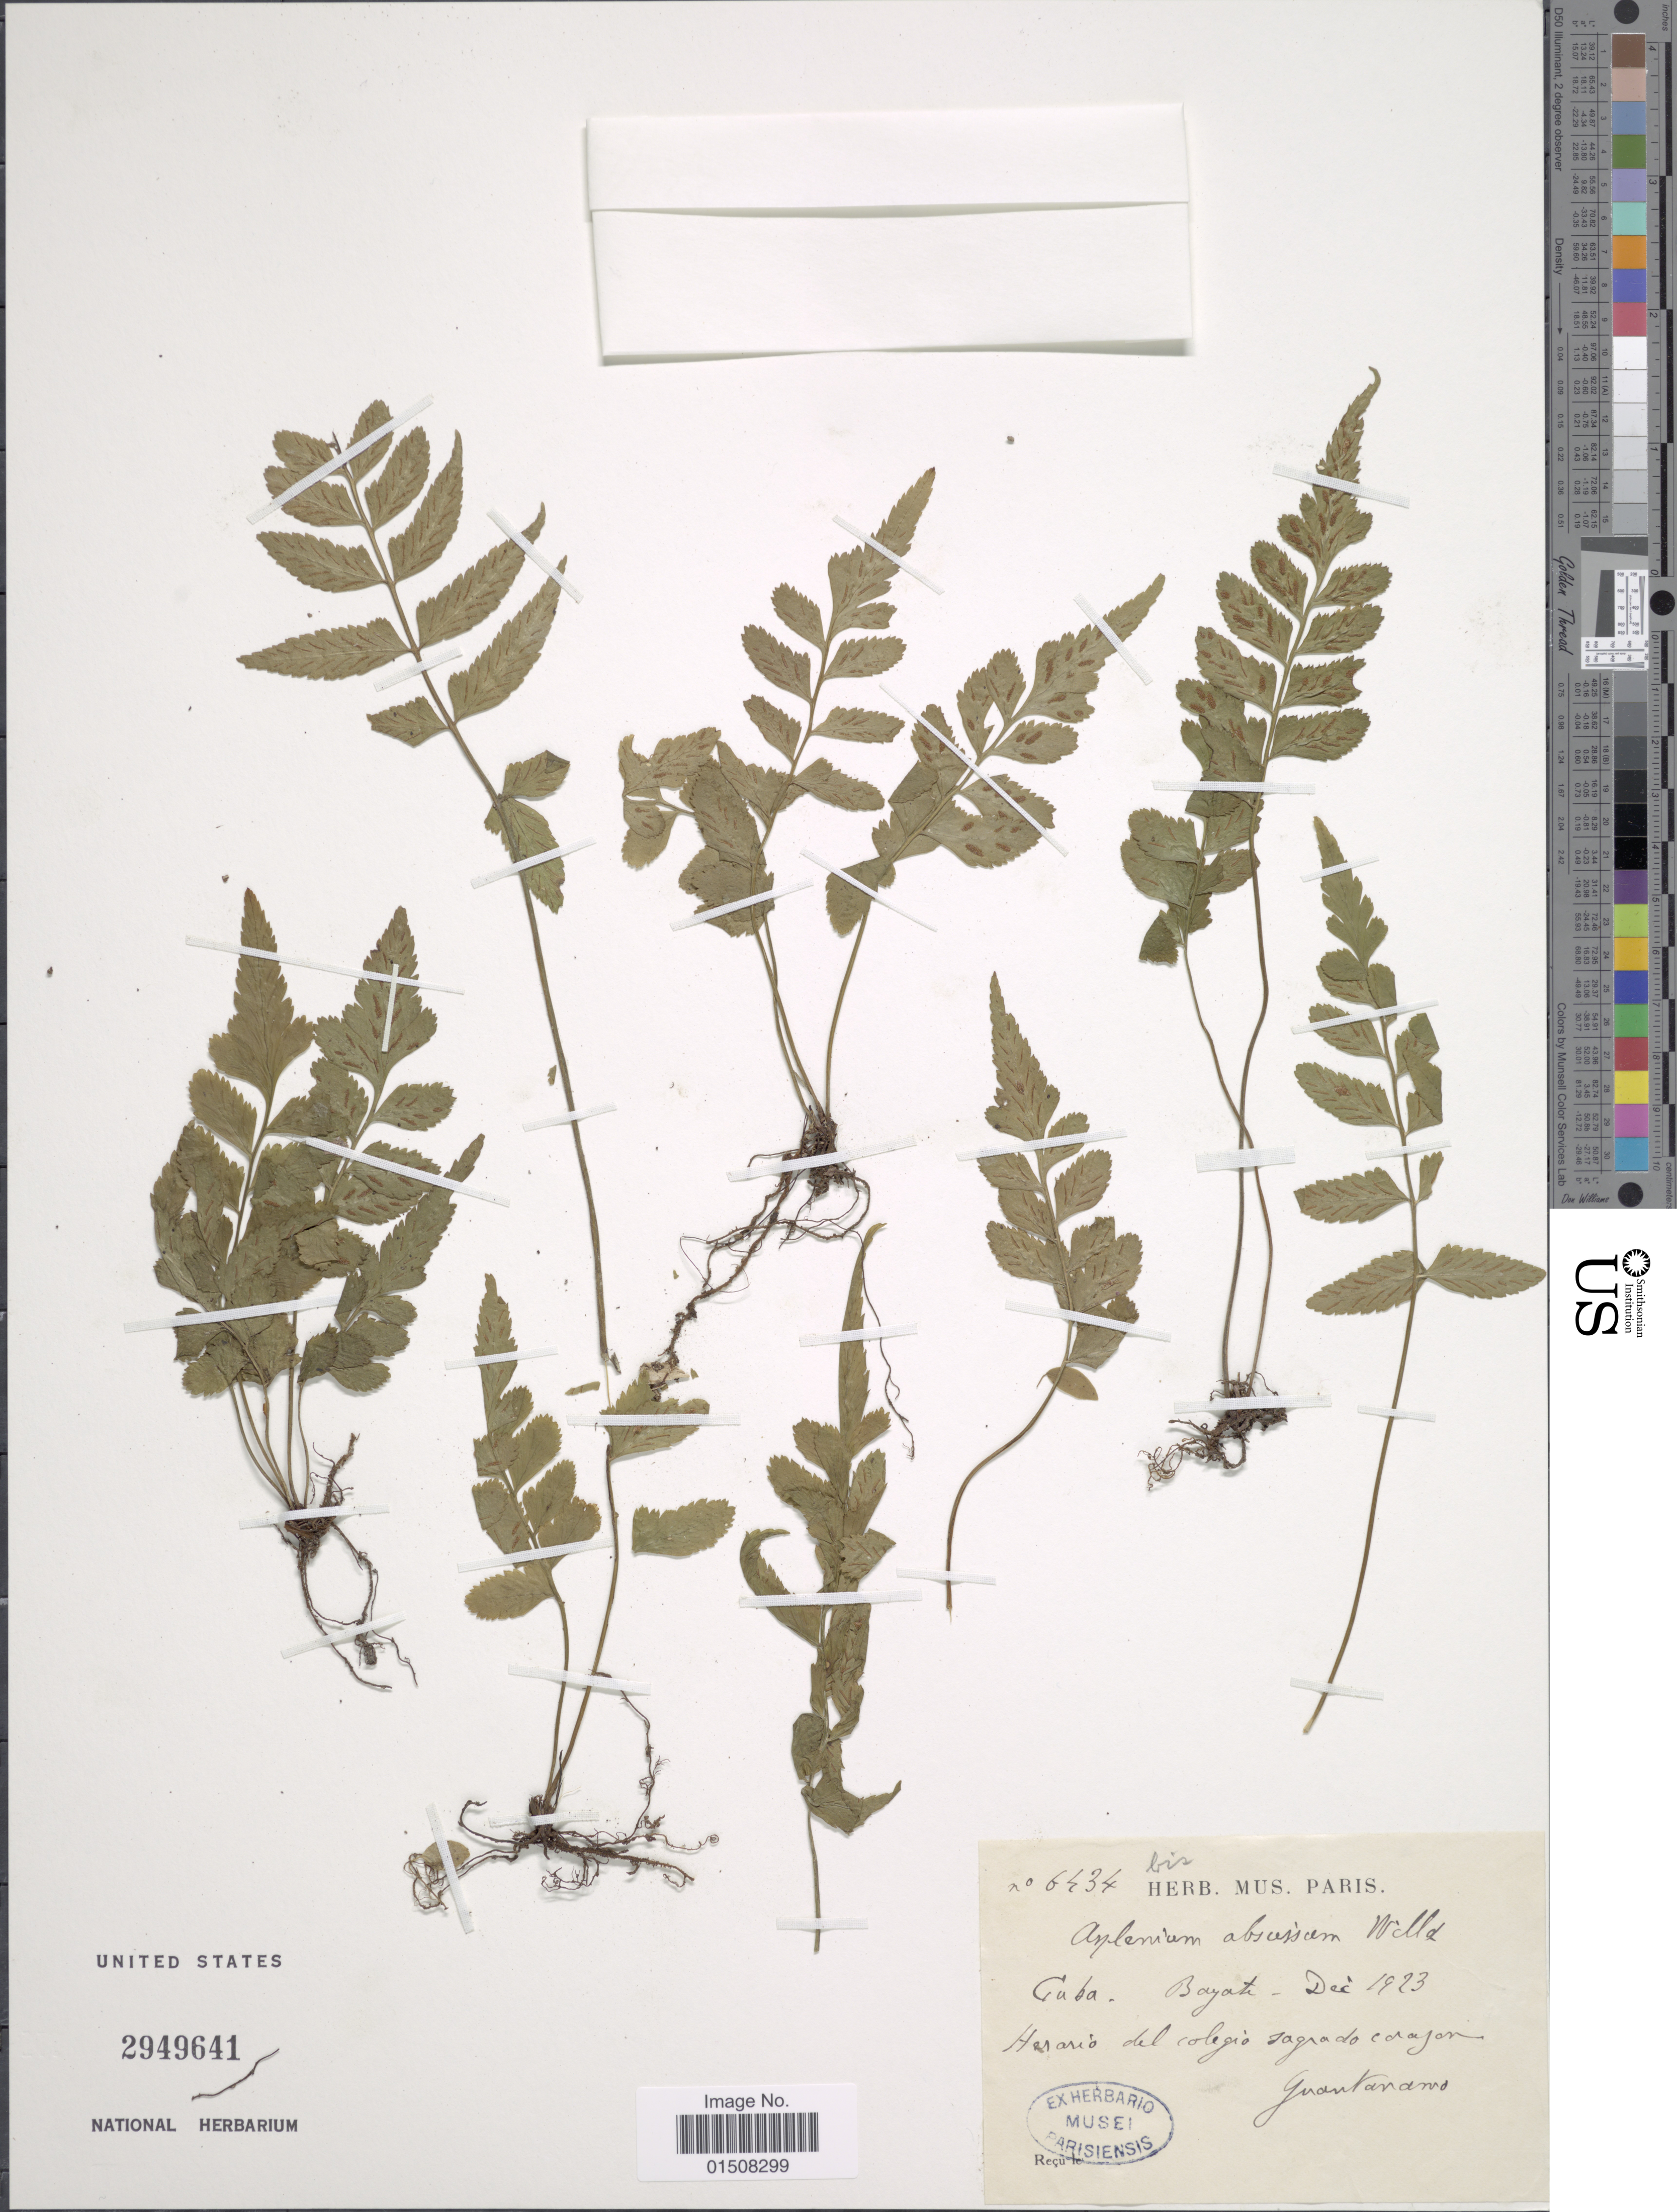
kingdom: Plantae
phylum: Tracheophyta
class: Polypodiopsida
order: Polypodiales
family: Aspleniaceae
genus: Asplenium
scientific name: Asplenium abscissum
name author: Willd.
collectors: ex herb. Mus. Paris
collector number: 6434bis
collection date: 1923-12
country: Cuba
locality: Bayate, Herario del colegio sagrado corazon, Guantanamo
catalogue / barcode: US 2949641